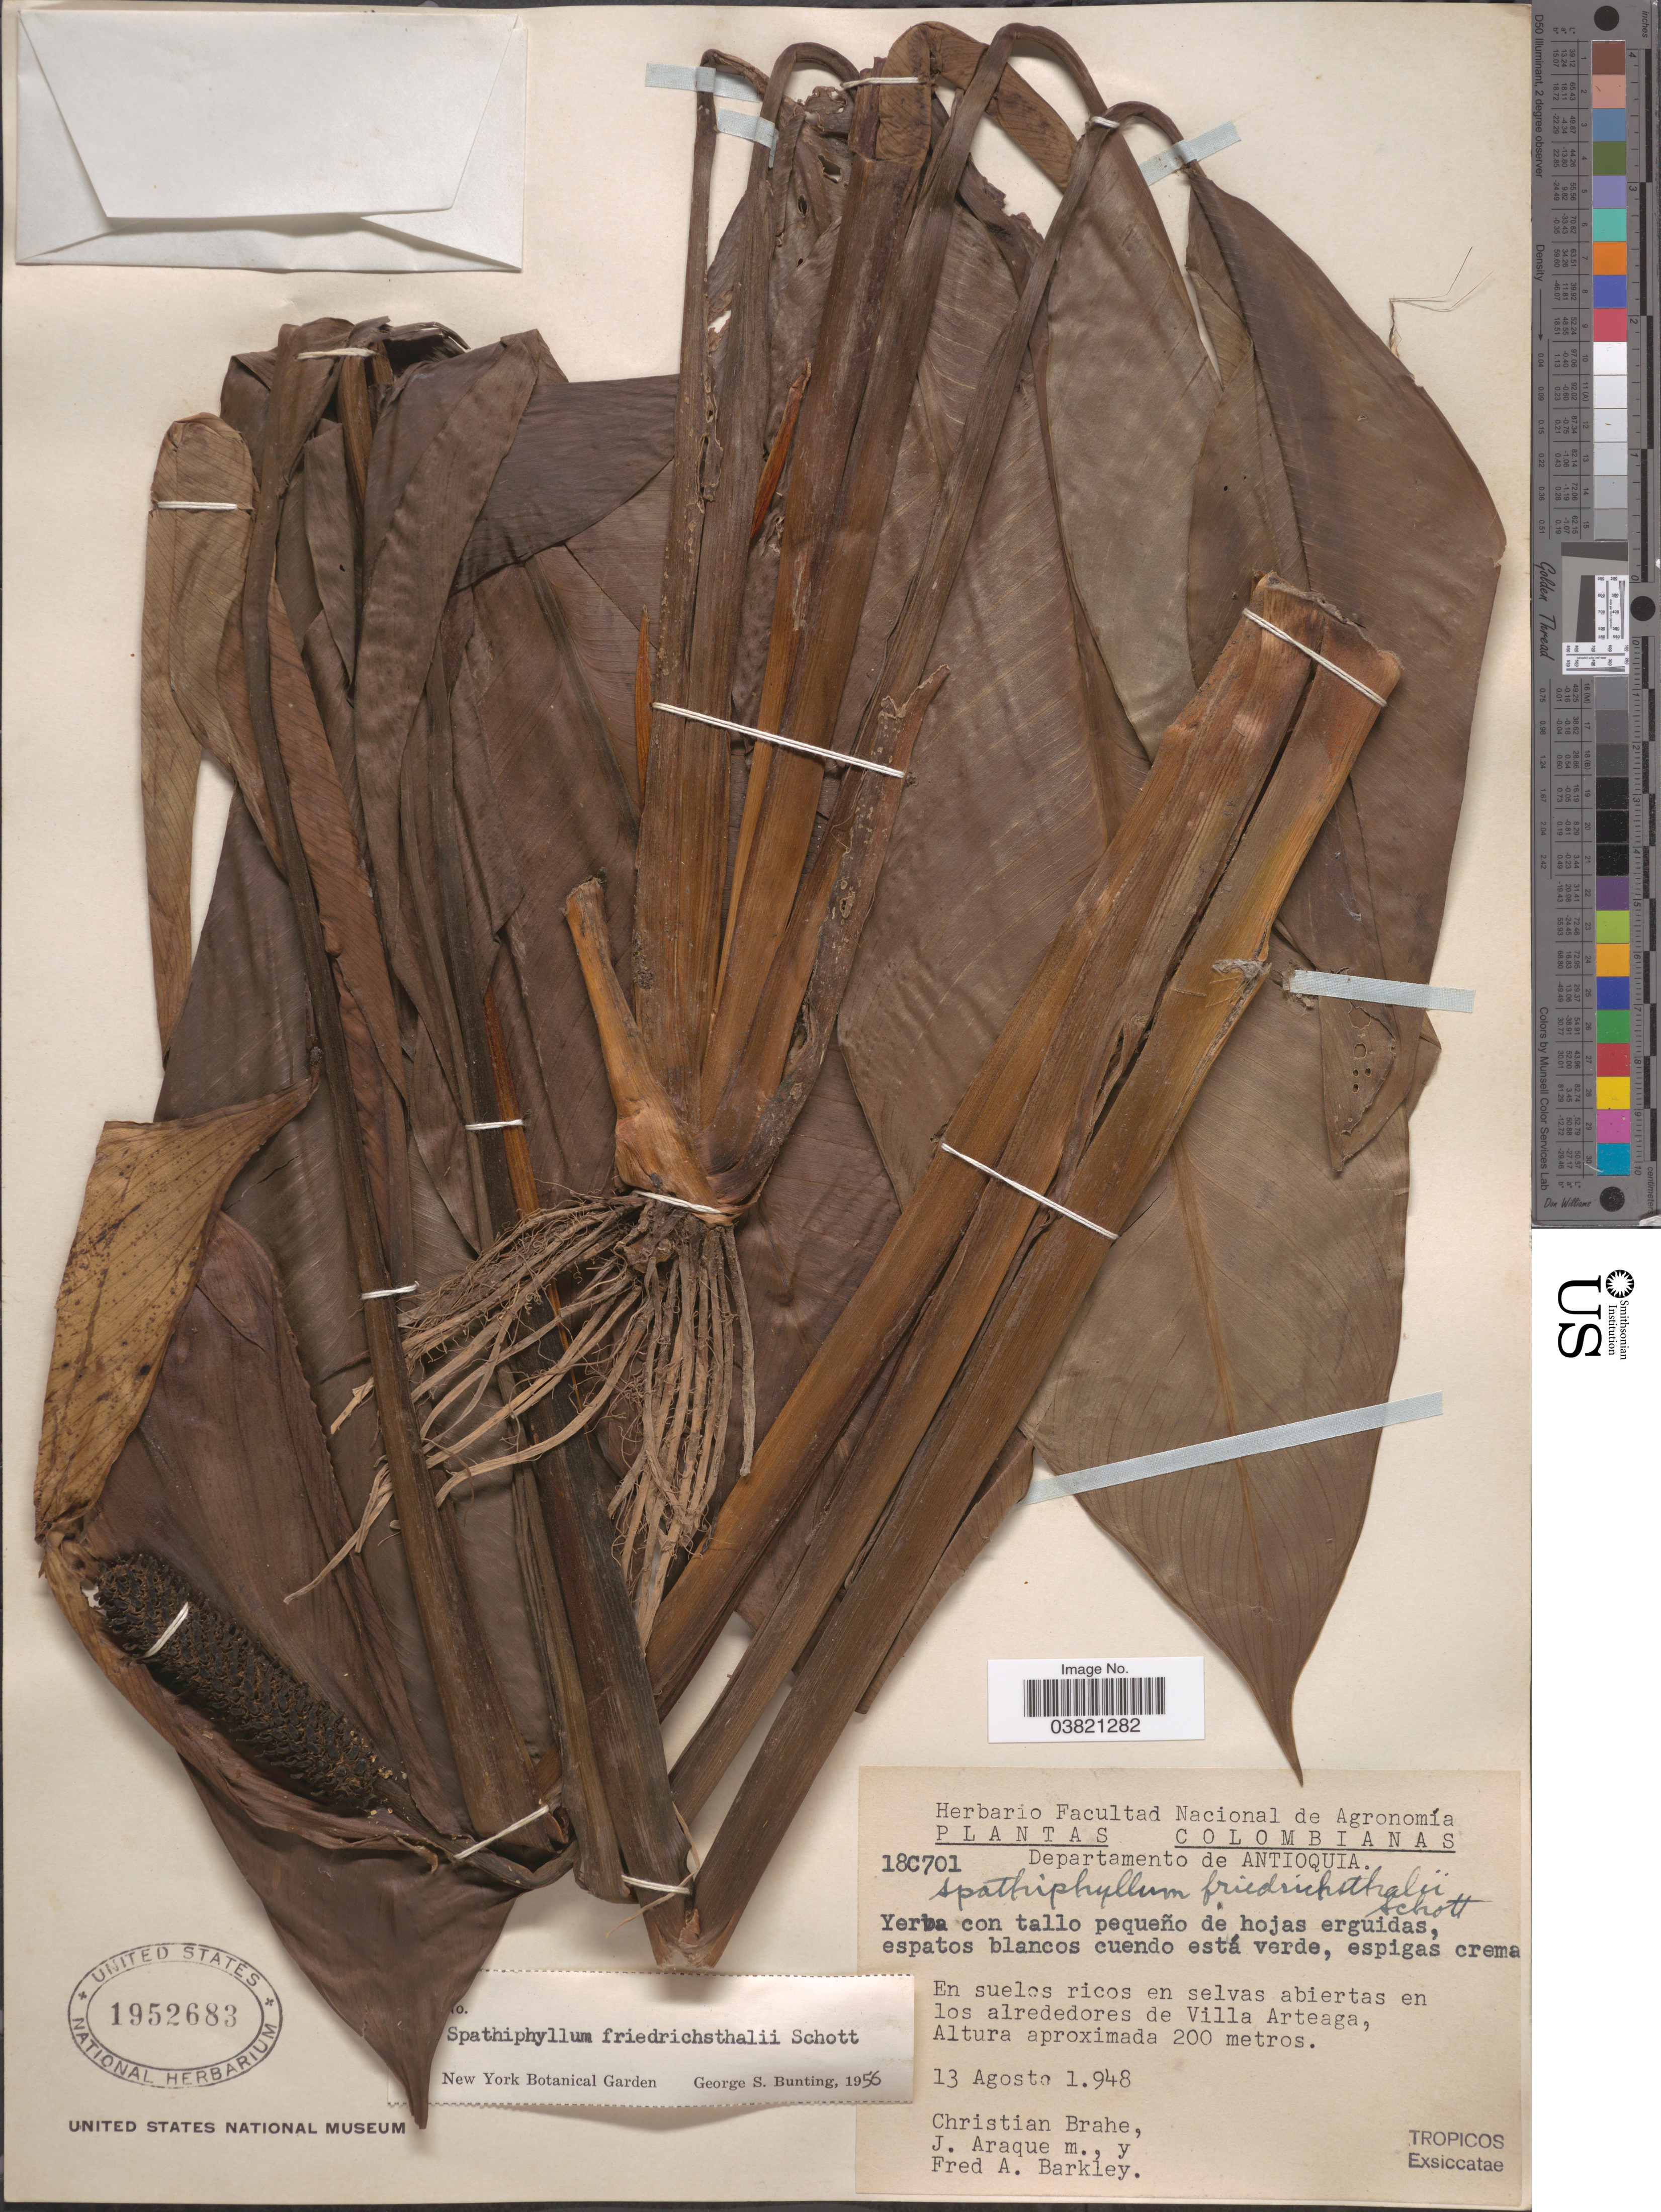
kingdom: Plantae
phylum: Tracheophyta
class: Liliopsida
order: Alismatales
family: Araceae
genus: Spathiphyllum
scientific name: Spathiphyllum friedrichsthalii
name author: Schott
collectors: C. Brahe, J. Araque Molina & F. A. Barkley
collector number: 18C701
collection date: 1948-08-13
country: Colombia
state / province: Antioquia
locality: Departamento de Antioquia. En los alrededores de Villa Arteaga.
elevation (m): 200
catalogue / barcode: US 1952683